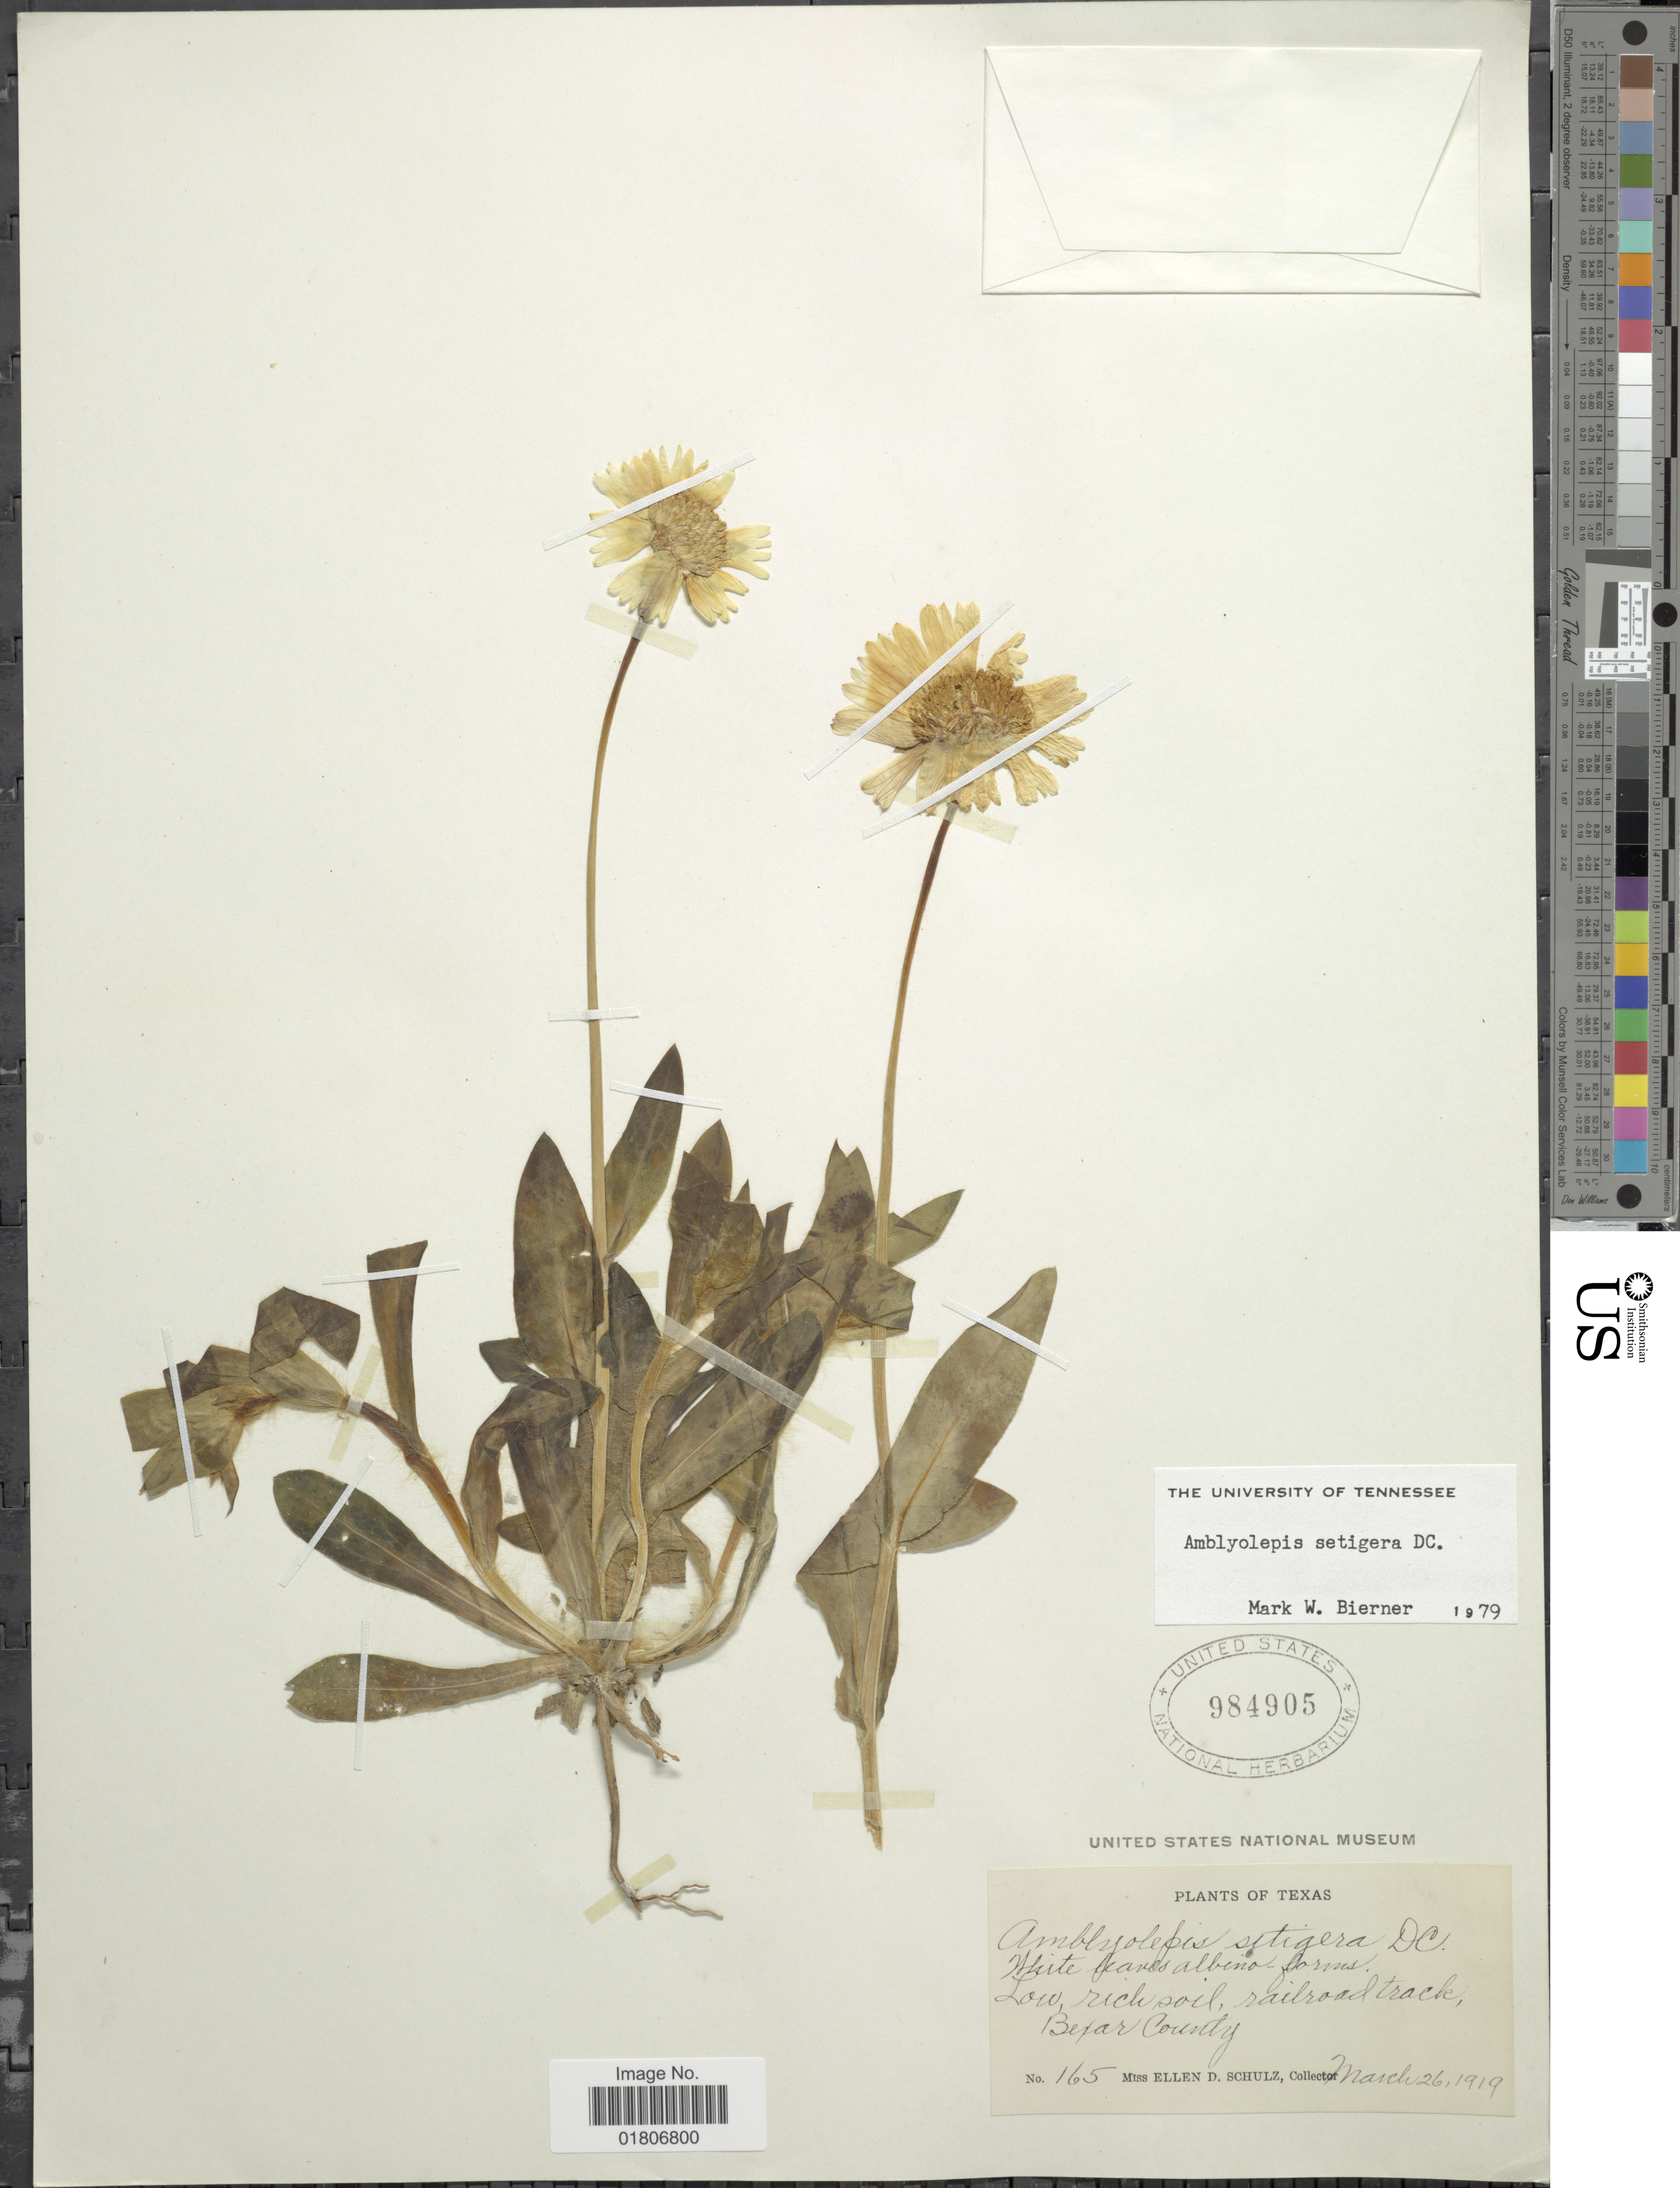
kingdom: Plantae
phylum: Tracheophyta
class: Magnoliopsida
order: Asterales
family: Asteraceae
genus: Amblyolepis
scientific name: Amblyolepis setigera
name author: DC.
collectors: E. D. Schulz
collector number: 165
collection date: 1919-03-26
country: United States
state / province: Texas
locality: Railroad track, Bexar County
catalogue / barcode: US 984905